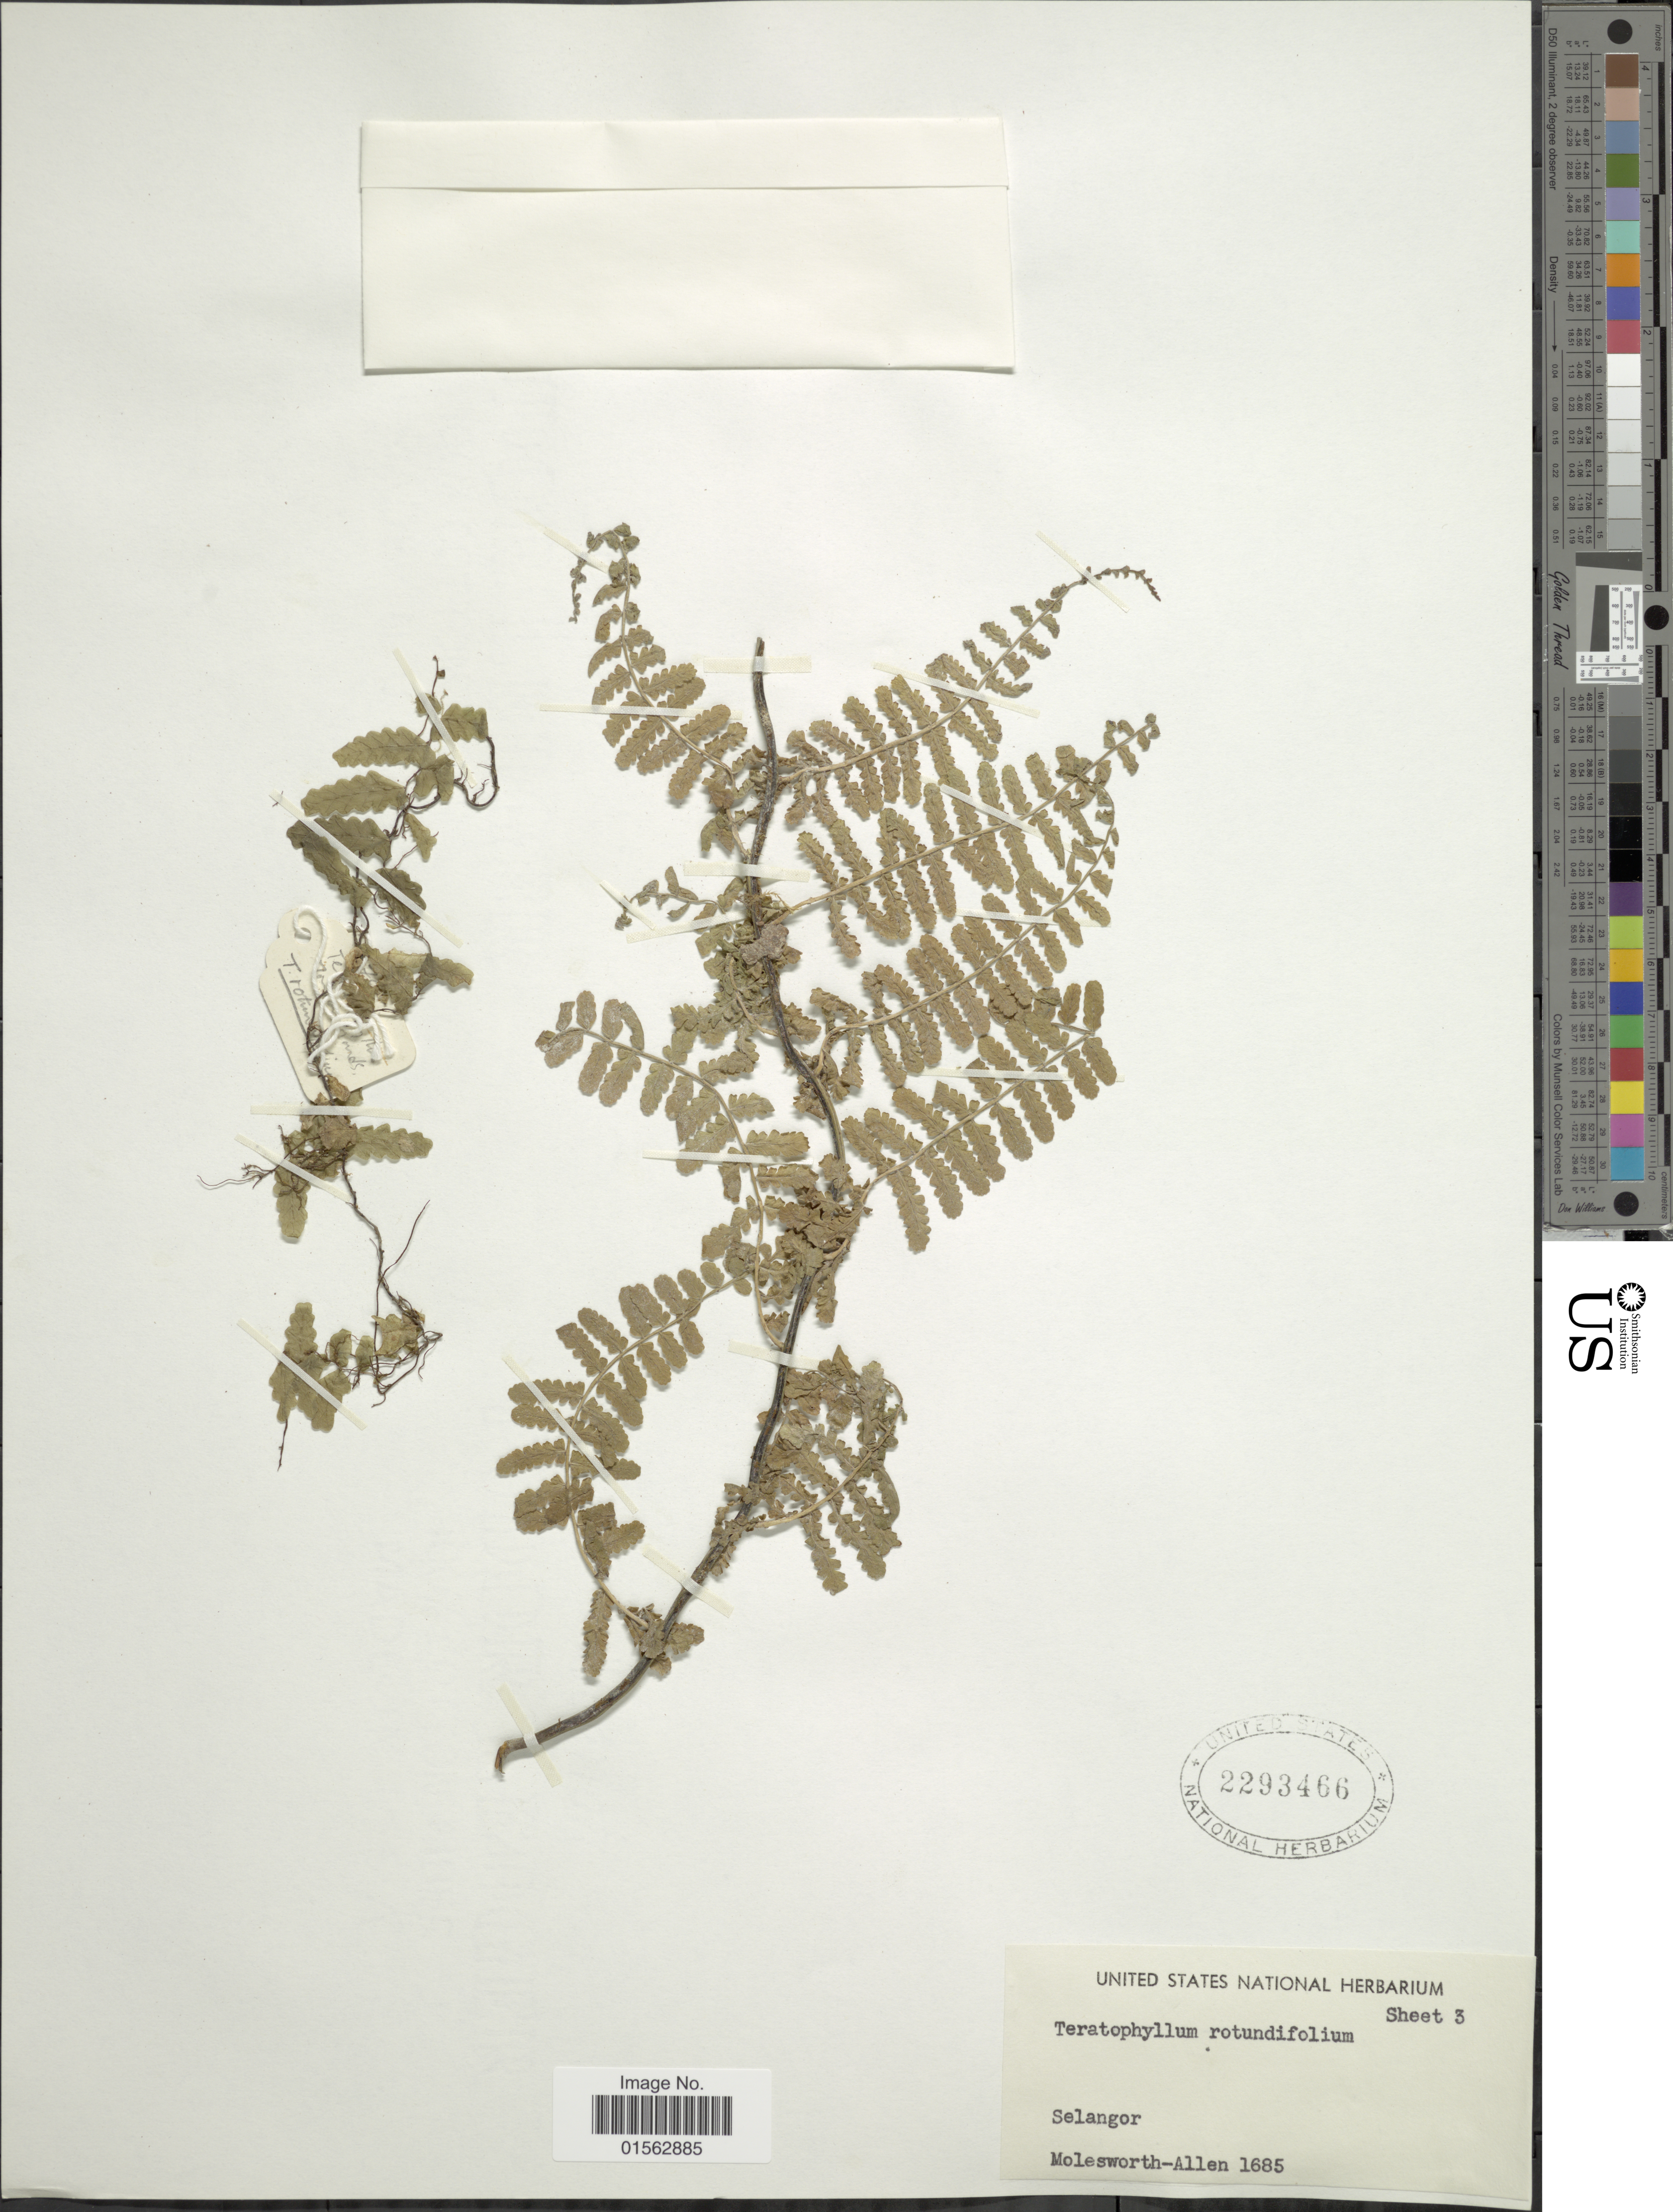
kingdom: Plantae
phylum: Tracheophyta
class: Polypodiopsida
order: Polypodiales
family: Dryopteridaceae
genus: Teratophyllum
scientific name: Teratophyllum rotundifoliatum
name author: (Bonap.) Holttum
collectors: B. E. G. Molesworth-Allen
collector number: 1685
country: Malaysia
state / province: Selangor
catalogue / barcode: US 2293466